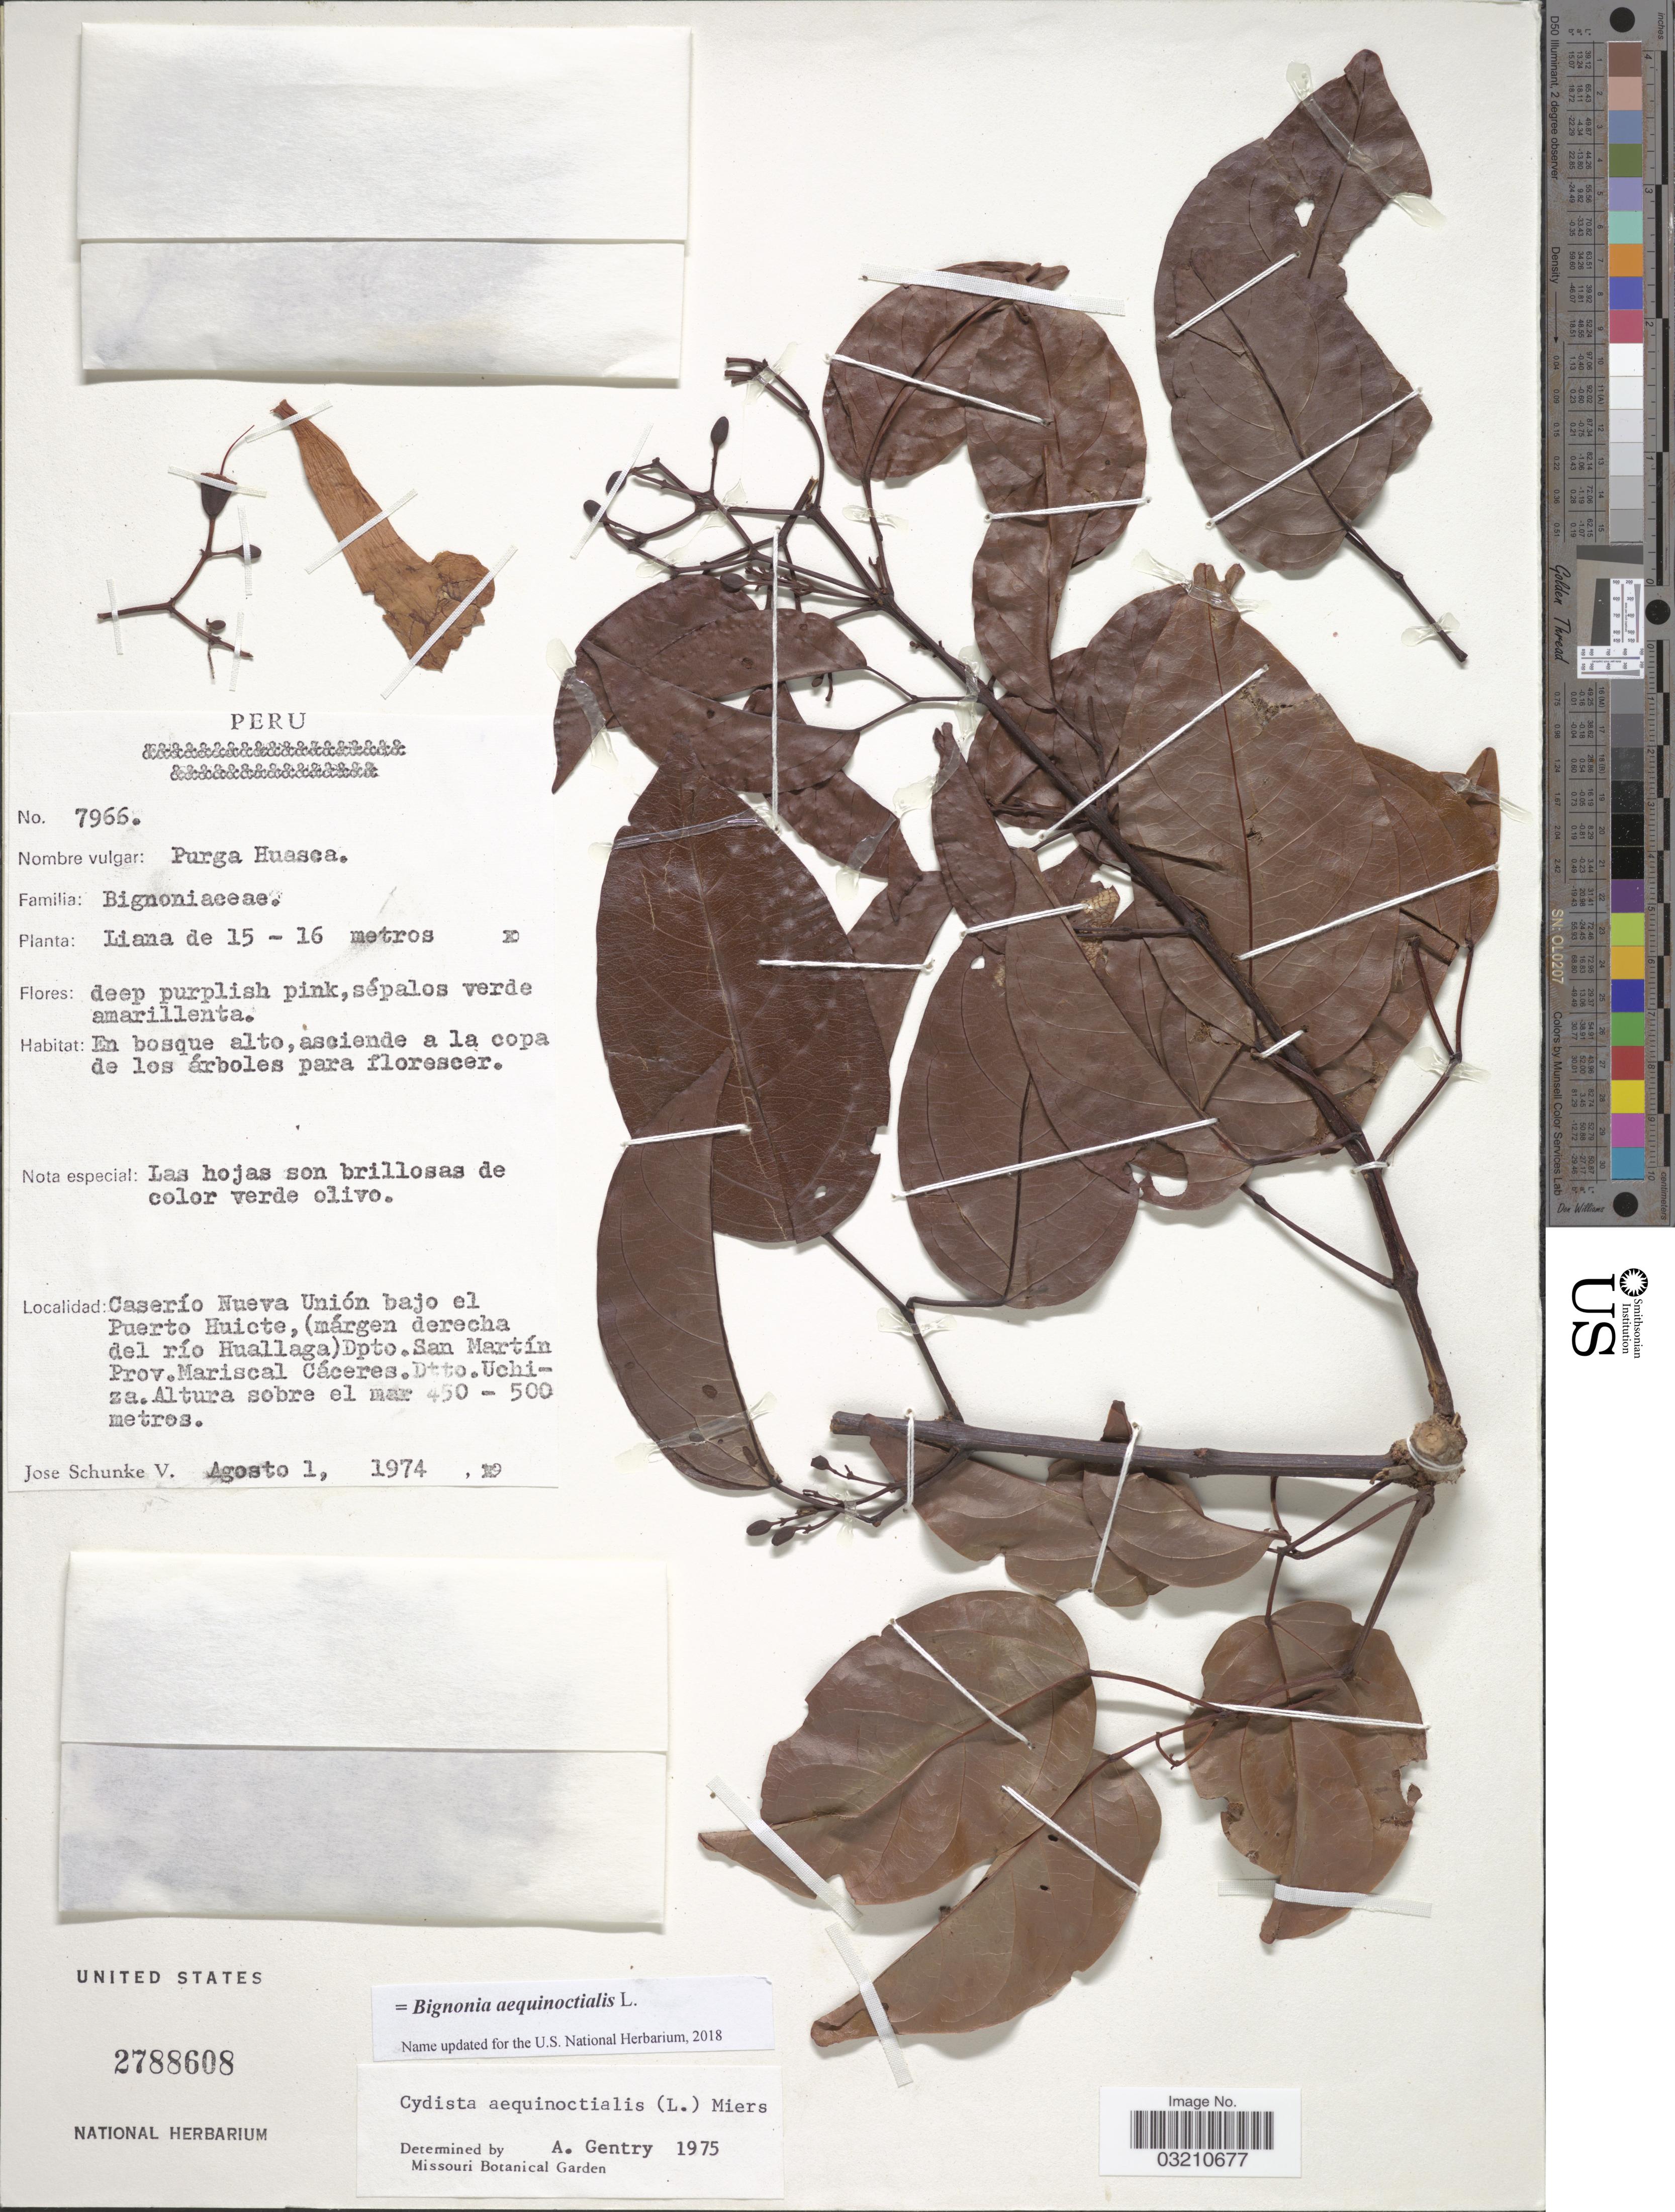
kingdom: Plantae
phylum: Tracheophyta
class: Magnoliopsida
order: Lamiales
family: Bignoniaceae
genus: Bignonia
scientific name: Bignonia aequinoctialis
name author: L.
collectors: J. Schunke Vigo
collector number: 7966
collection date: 1974-08-01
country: Peru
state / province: San Martín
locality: Caserío Nueva Unión bajo el Puerto Huicte, (márgen derecha del río Huallaga) Dpto. San Martín, Prov. Mariscal Cáceres. Dtto. Uchiza.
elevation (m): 450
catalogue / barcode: US 2788608